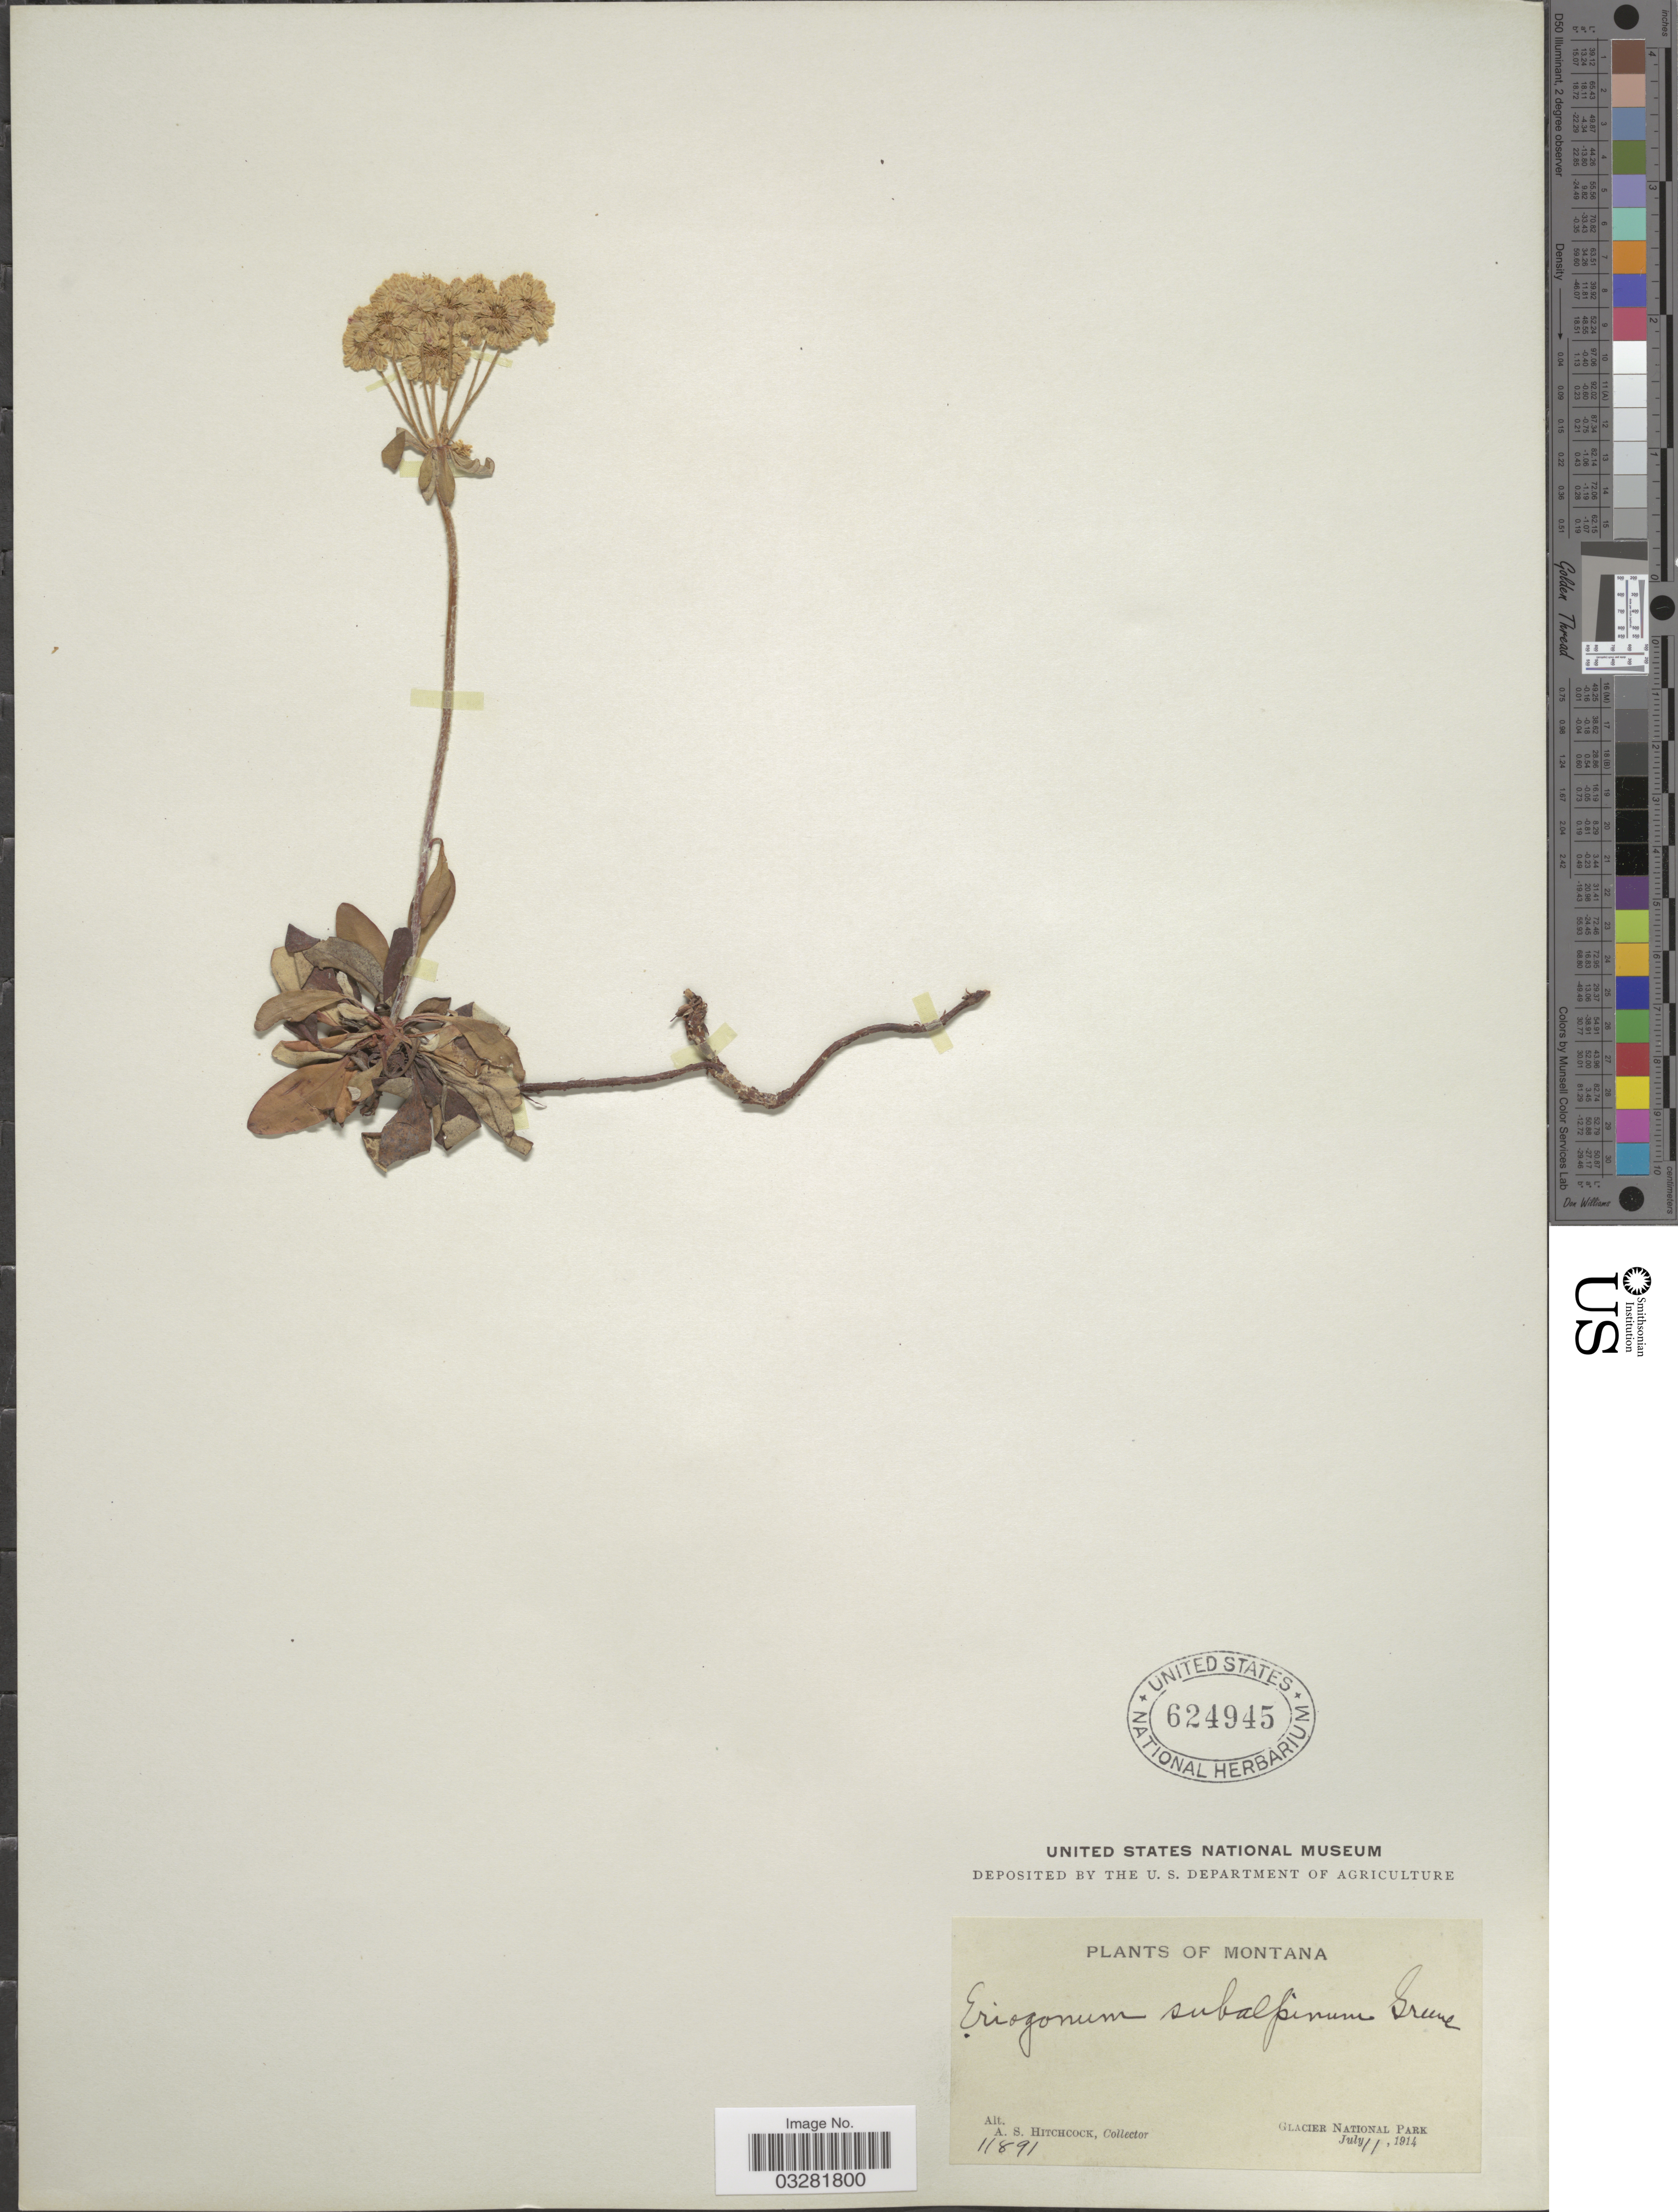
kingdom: Plantae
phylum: Tracheophyta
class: Magnoliopsida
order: Caryophyllales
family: Polygonaceae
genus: Eriogonum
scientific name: Eriogonum umbellatum var. subalpinum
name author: M.E. Jones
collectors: A. S. Hitchcock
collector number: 11891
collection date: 1914-07-11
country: United States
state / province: Montana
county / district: Flathead / Glacier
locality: Glacier National Park.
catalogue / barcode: US 624945